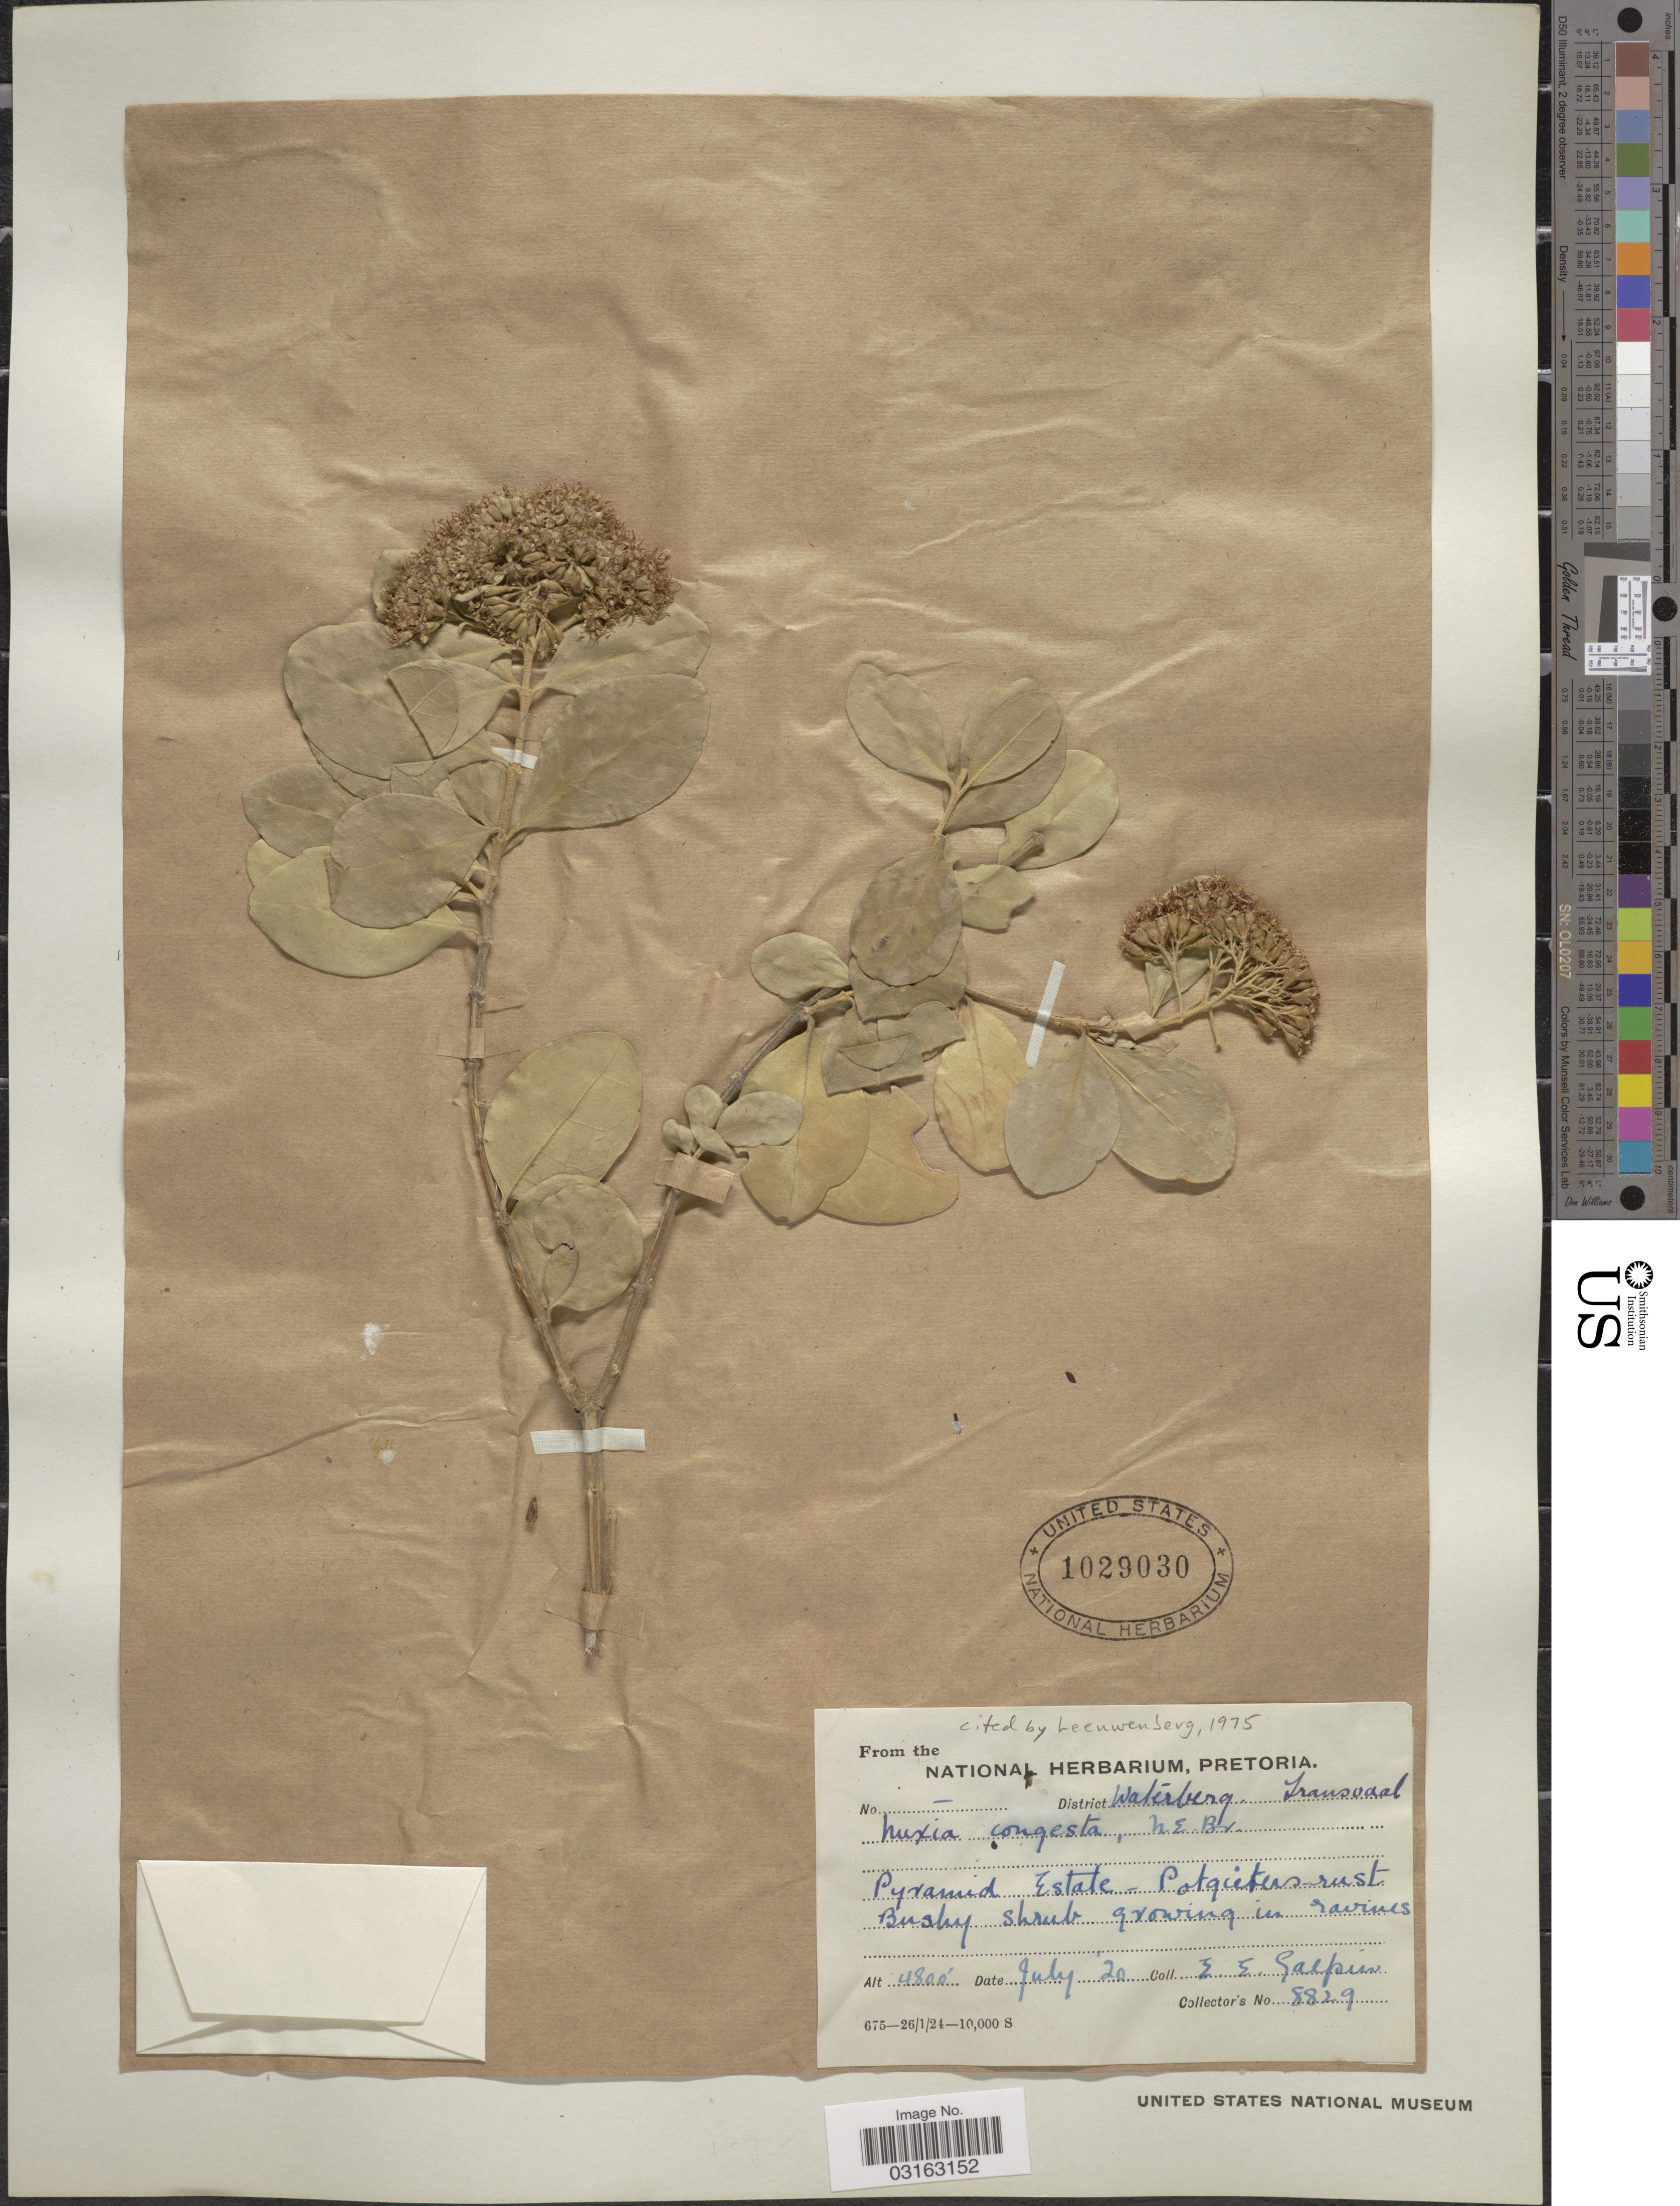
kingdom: Plantae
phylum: Tracheophyta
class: Magnoliopsida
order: Lamiales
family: Stilbaceae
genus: Nuxia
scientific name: Nuxia congesta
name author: R. Br. ex Fresen.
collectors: E. Galpin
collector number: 8829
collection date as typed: Transcribed d/m/y: /7/20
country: South Africa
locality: District Waterberg. Transvaal. Pyramid Estate - Potgieters rust.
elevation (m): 1463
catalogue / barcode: US 1029030